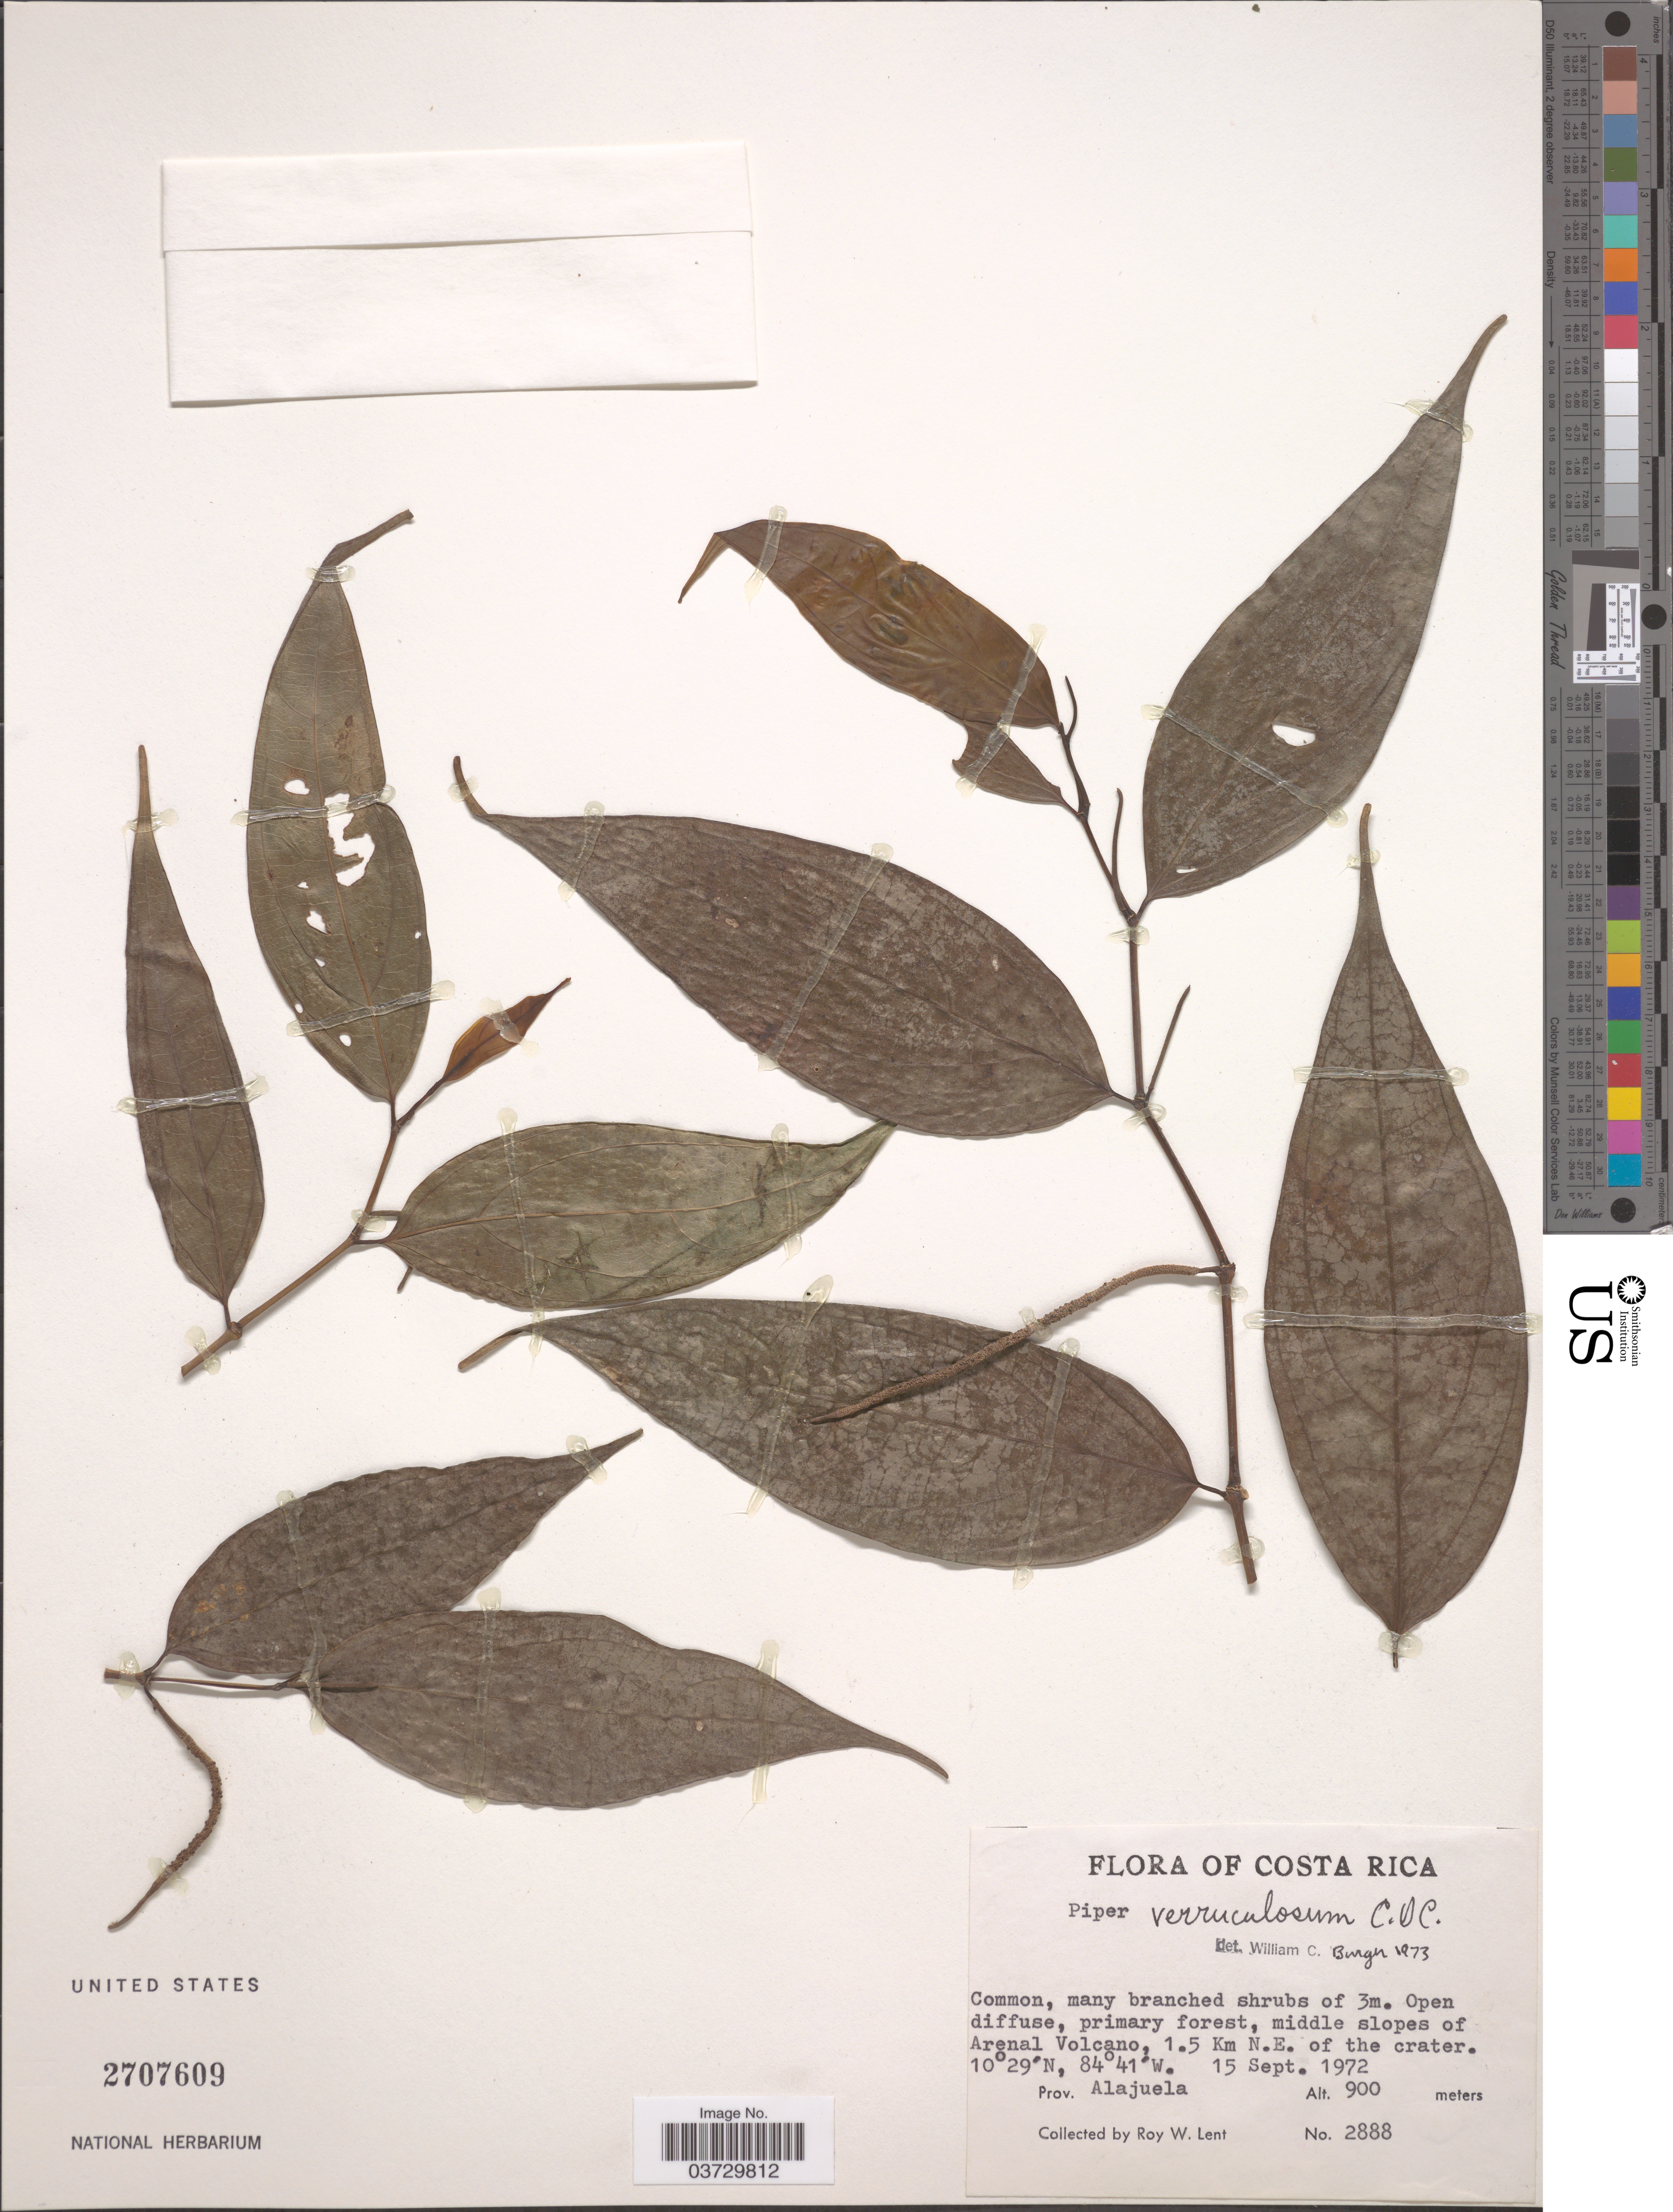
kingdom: Plantae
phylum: Tracheophyta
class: Magnoliopsida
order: Piperales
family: Piperaceae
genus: Piper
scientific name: Piper verruculosum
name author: C. DC.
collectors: R. W. Lent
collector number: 2888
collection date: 1972-09-15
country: Costa Rica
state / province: Alajuela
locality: Middle slopes of Arenal Volcano, 1.5 Km N.E. of the crater.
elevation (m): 900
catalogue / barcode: US 2707609